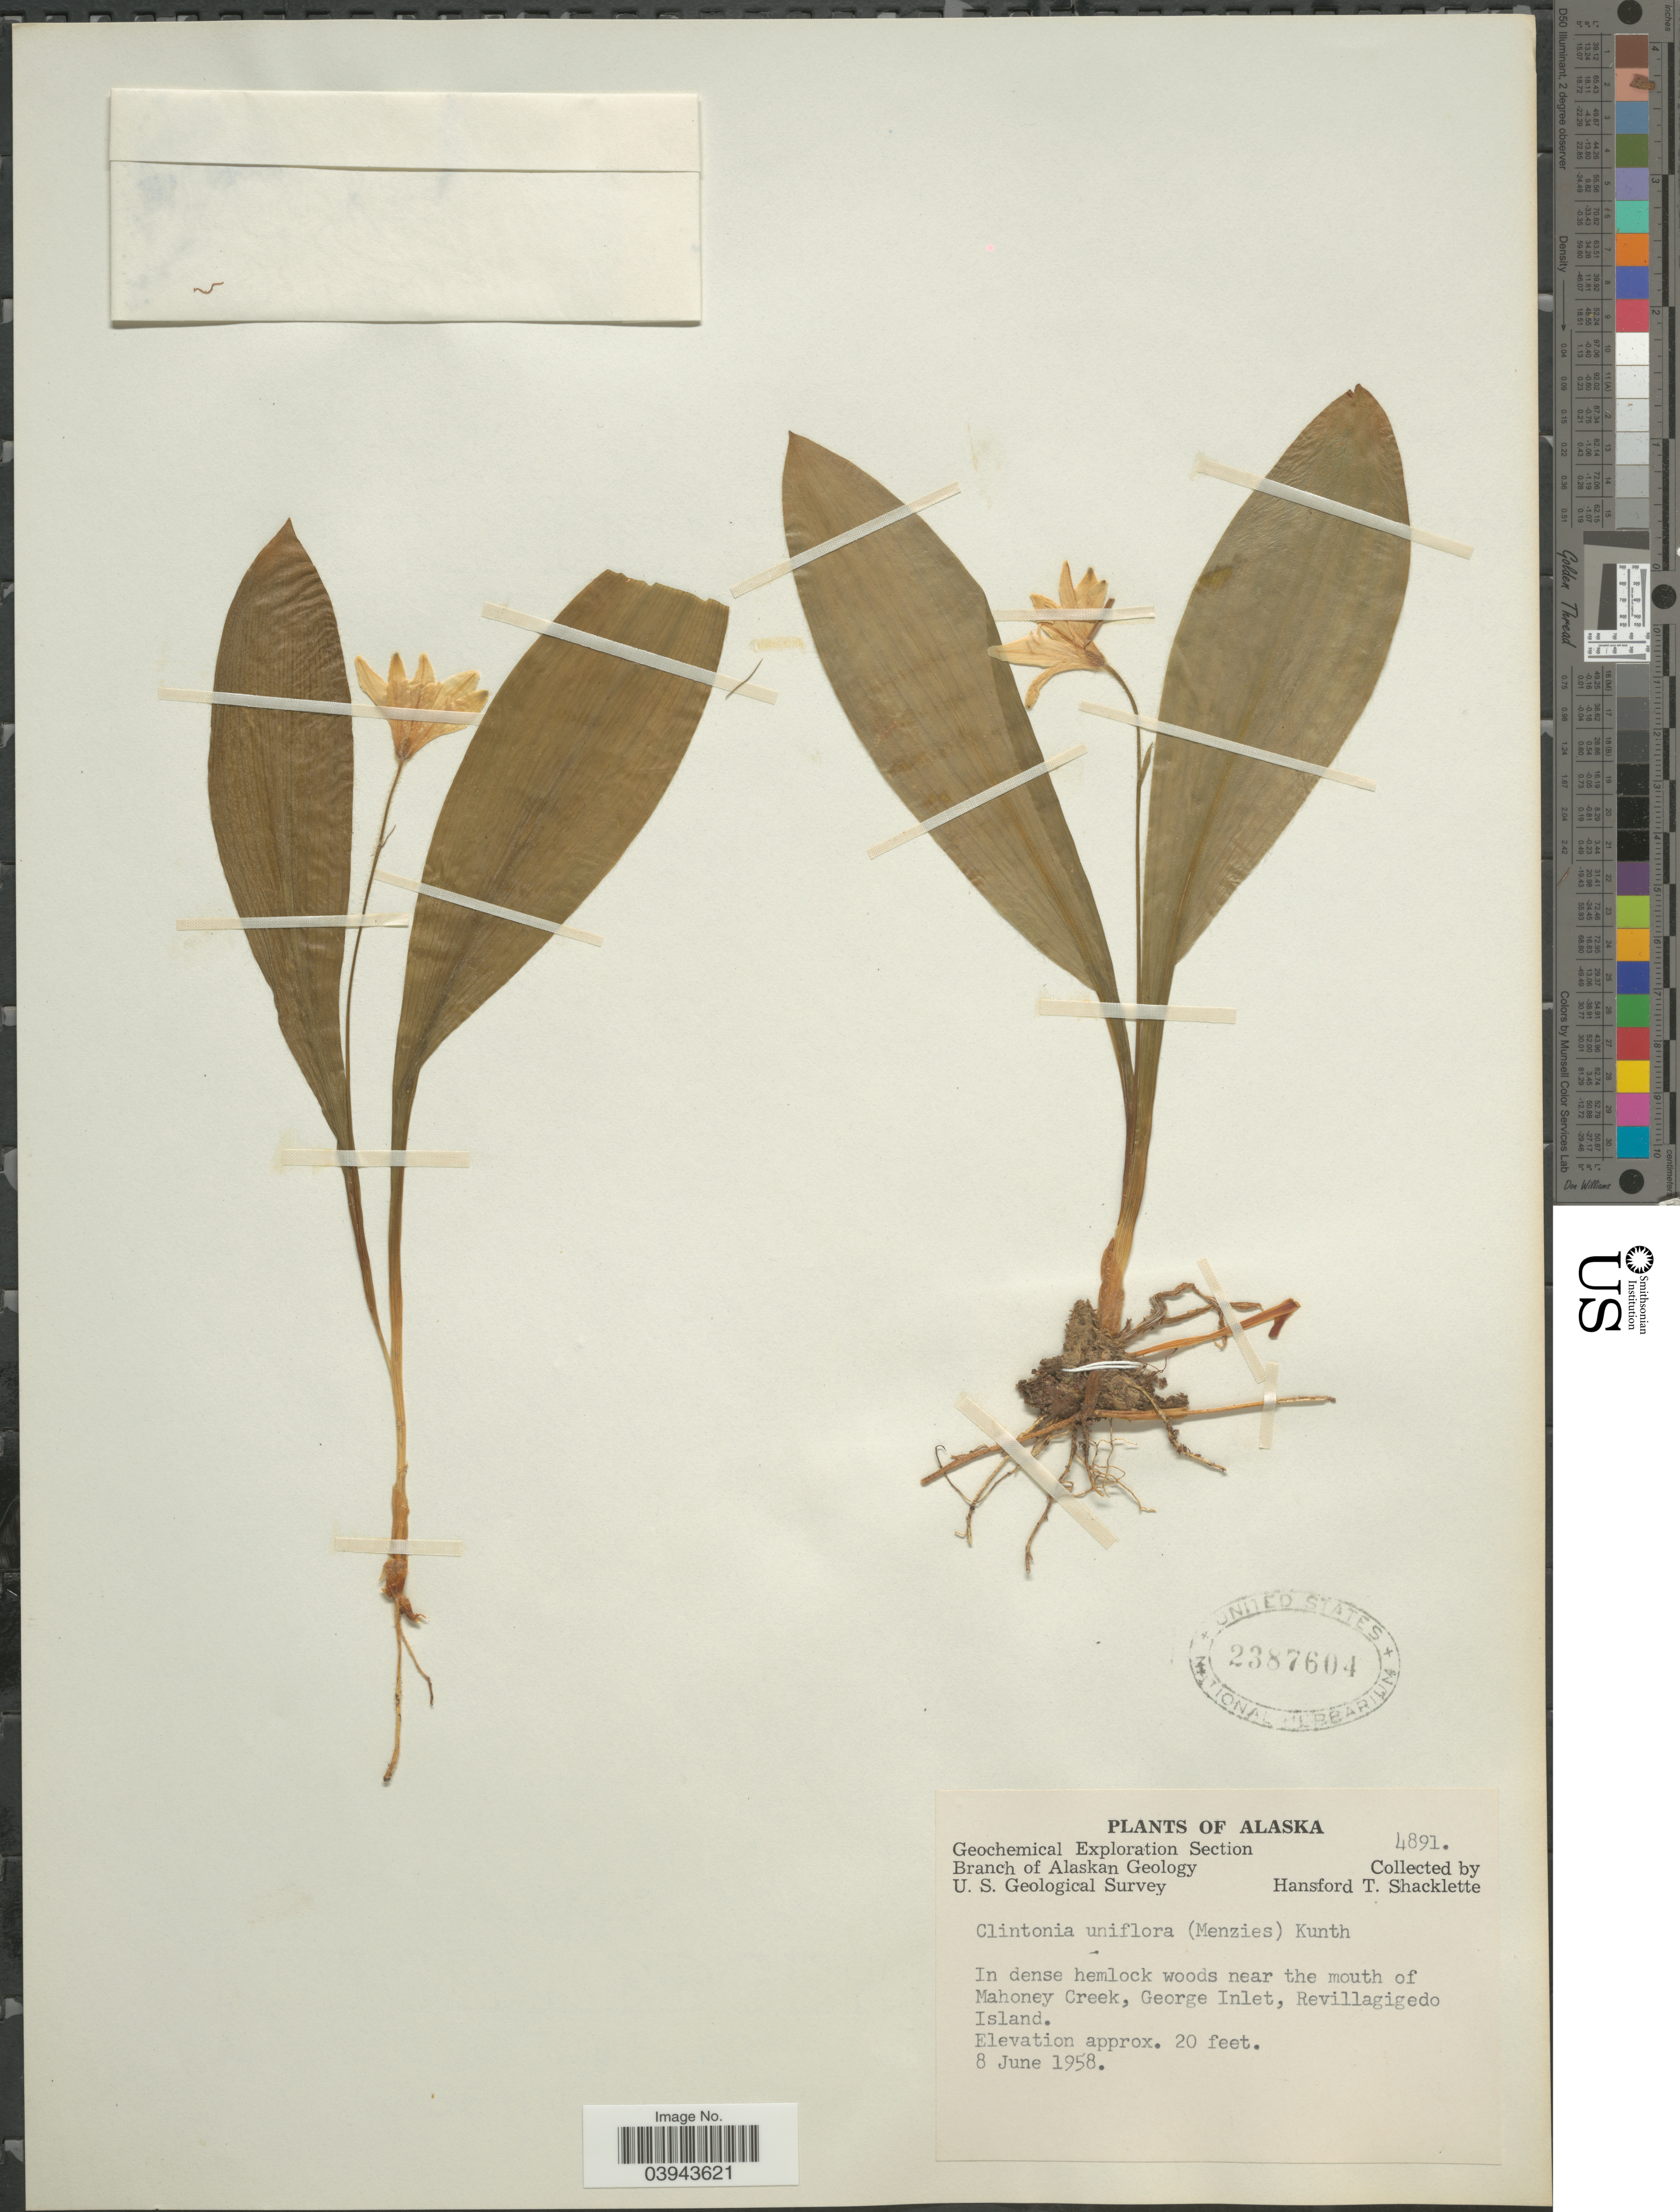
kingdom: Plantae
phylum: Tracheophyta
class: Liliopsida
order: Liliales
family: Liliaceae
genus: Clintonia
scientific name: Clintonia uniflora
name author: Kunth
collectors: H. Shacklette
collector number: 4891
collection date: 1958-06-08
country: United States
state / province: Alaska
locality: Near the mouth of Mahoney Creek, George Inlet, Revillagigedo Island.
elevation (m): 6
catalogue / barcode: US 2387604